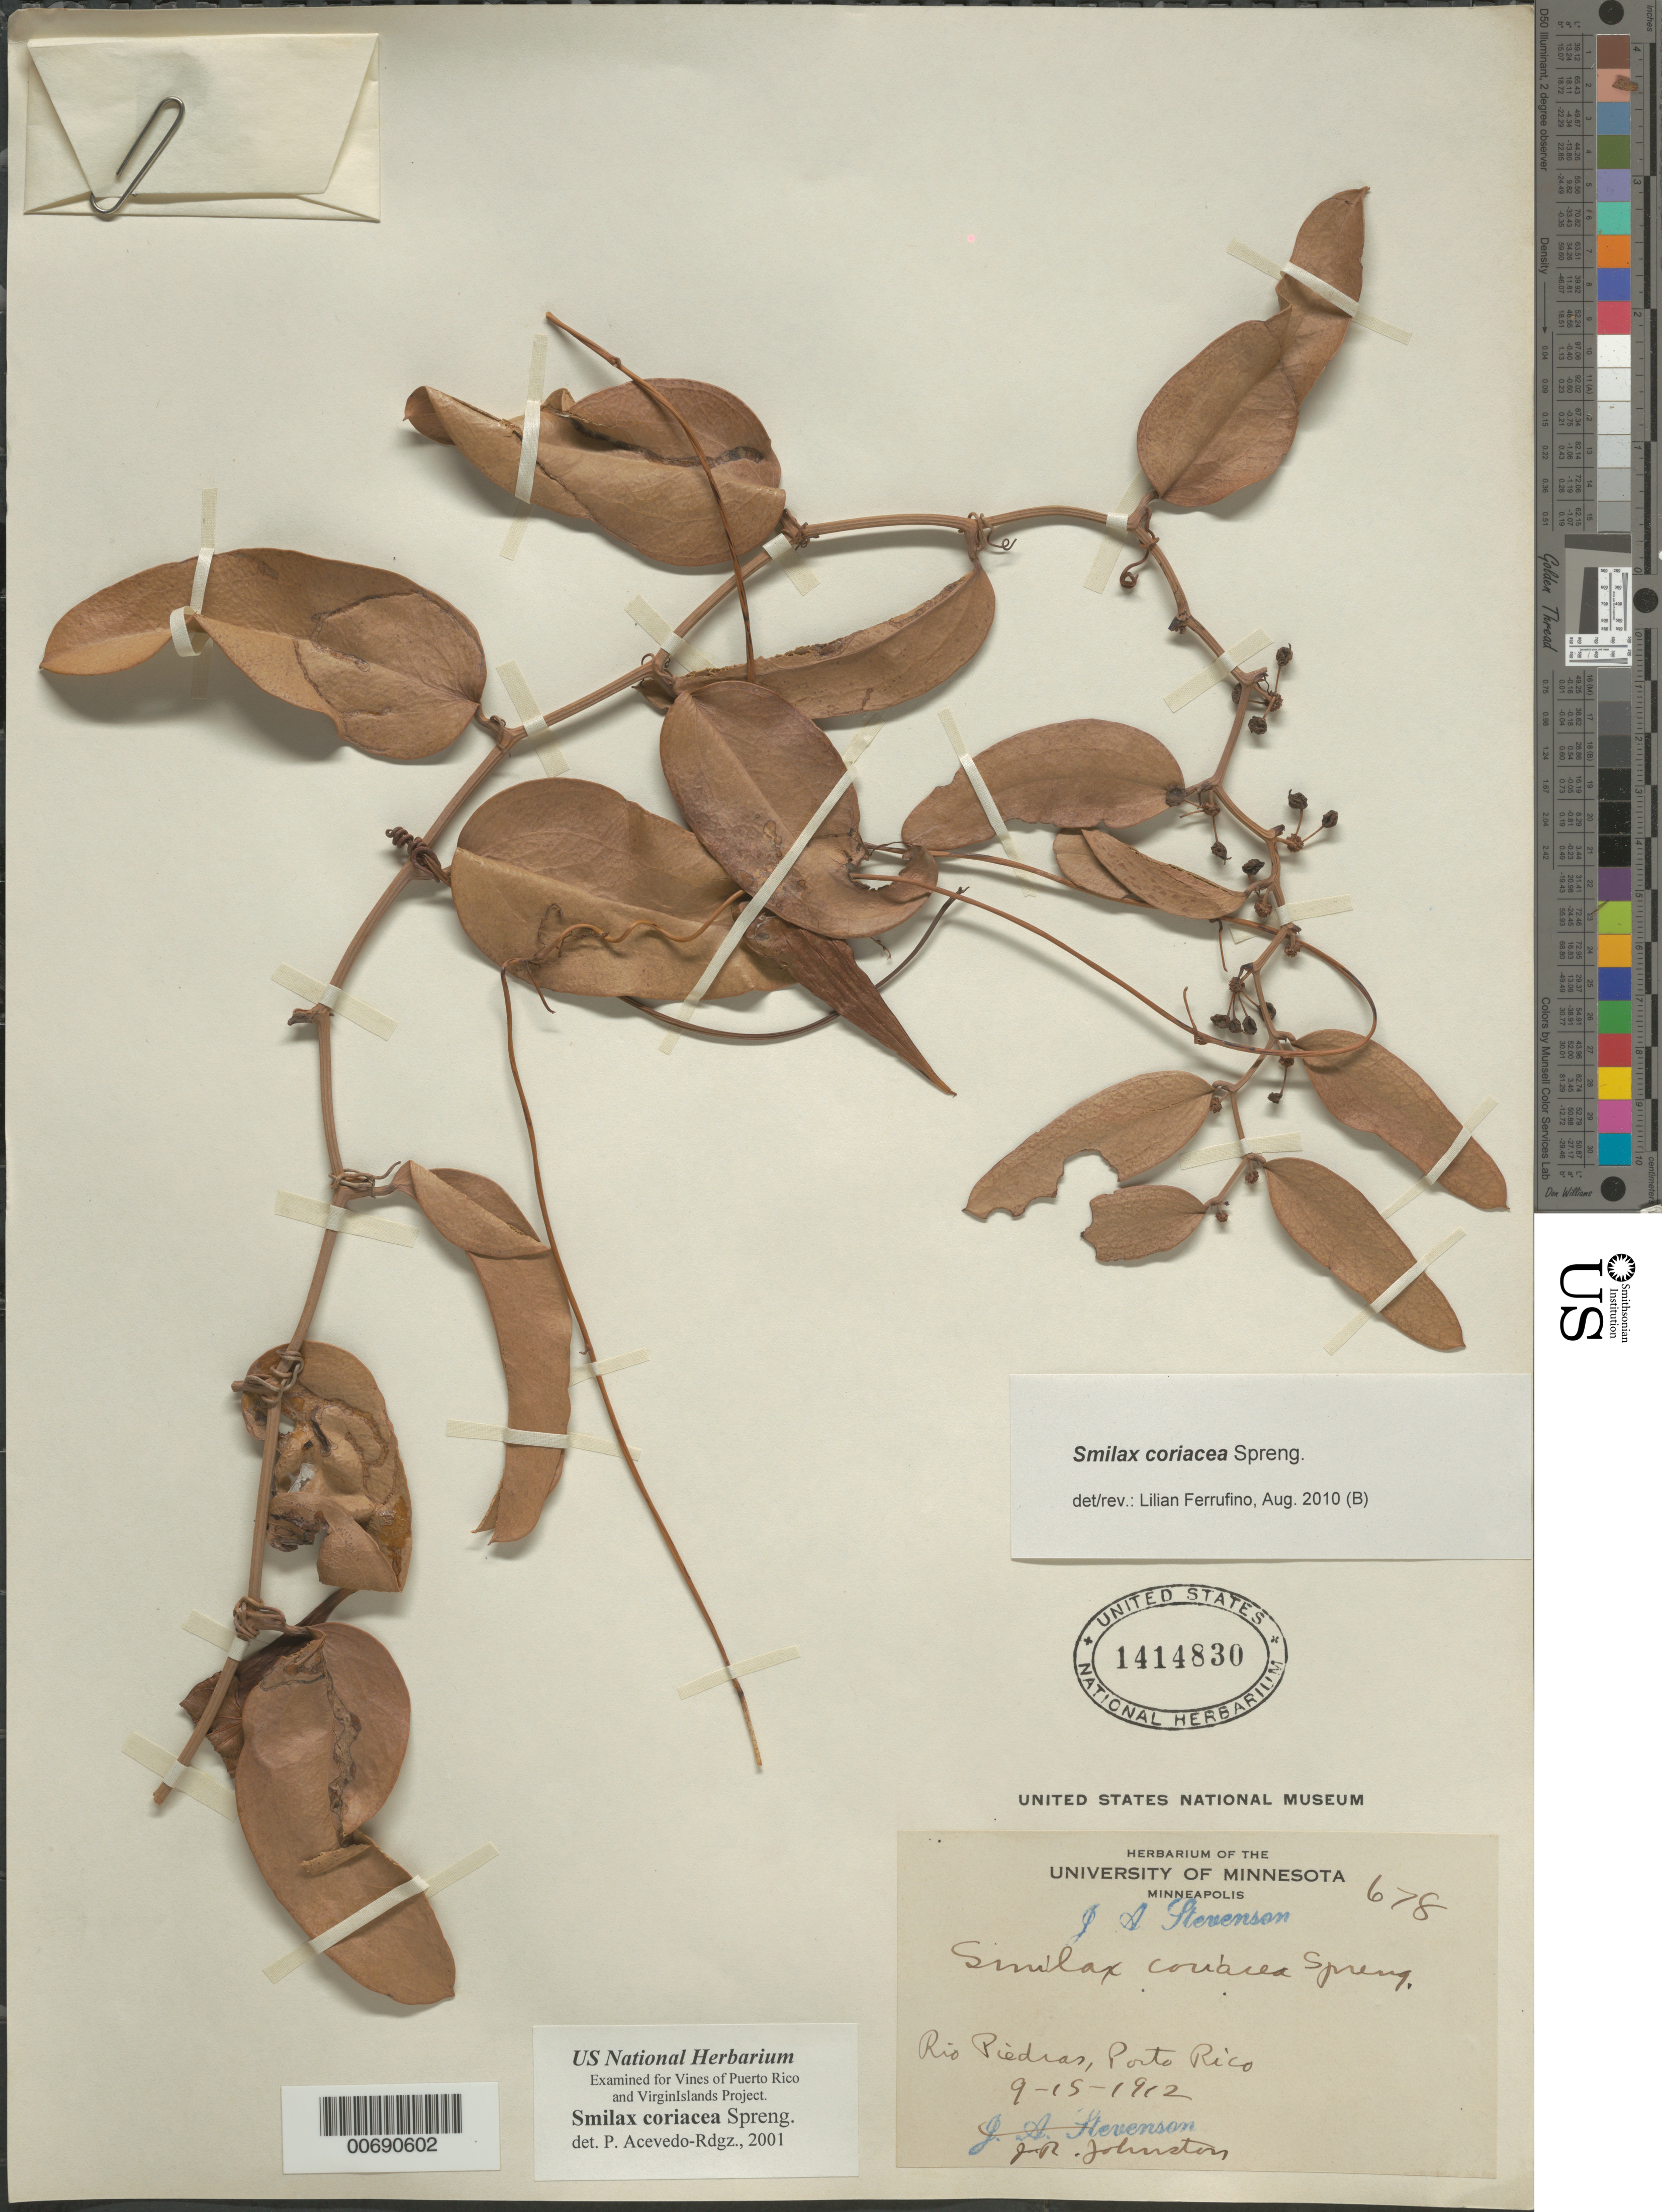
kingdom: Plantae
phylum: Tracheophyta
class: Liliopsida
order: Liliales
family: Smilacaceae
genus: Smilax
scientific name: Smilax coriacea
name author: Spreng.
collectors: J. Stevenson & J. Johnston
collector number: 678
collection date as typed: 15 Sep 1912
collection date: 1912-09-15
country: Puerto Rico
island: Greater Antilles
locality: Rio Piedras.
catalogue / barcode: US 1414830